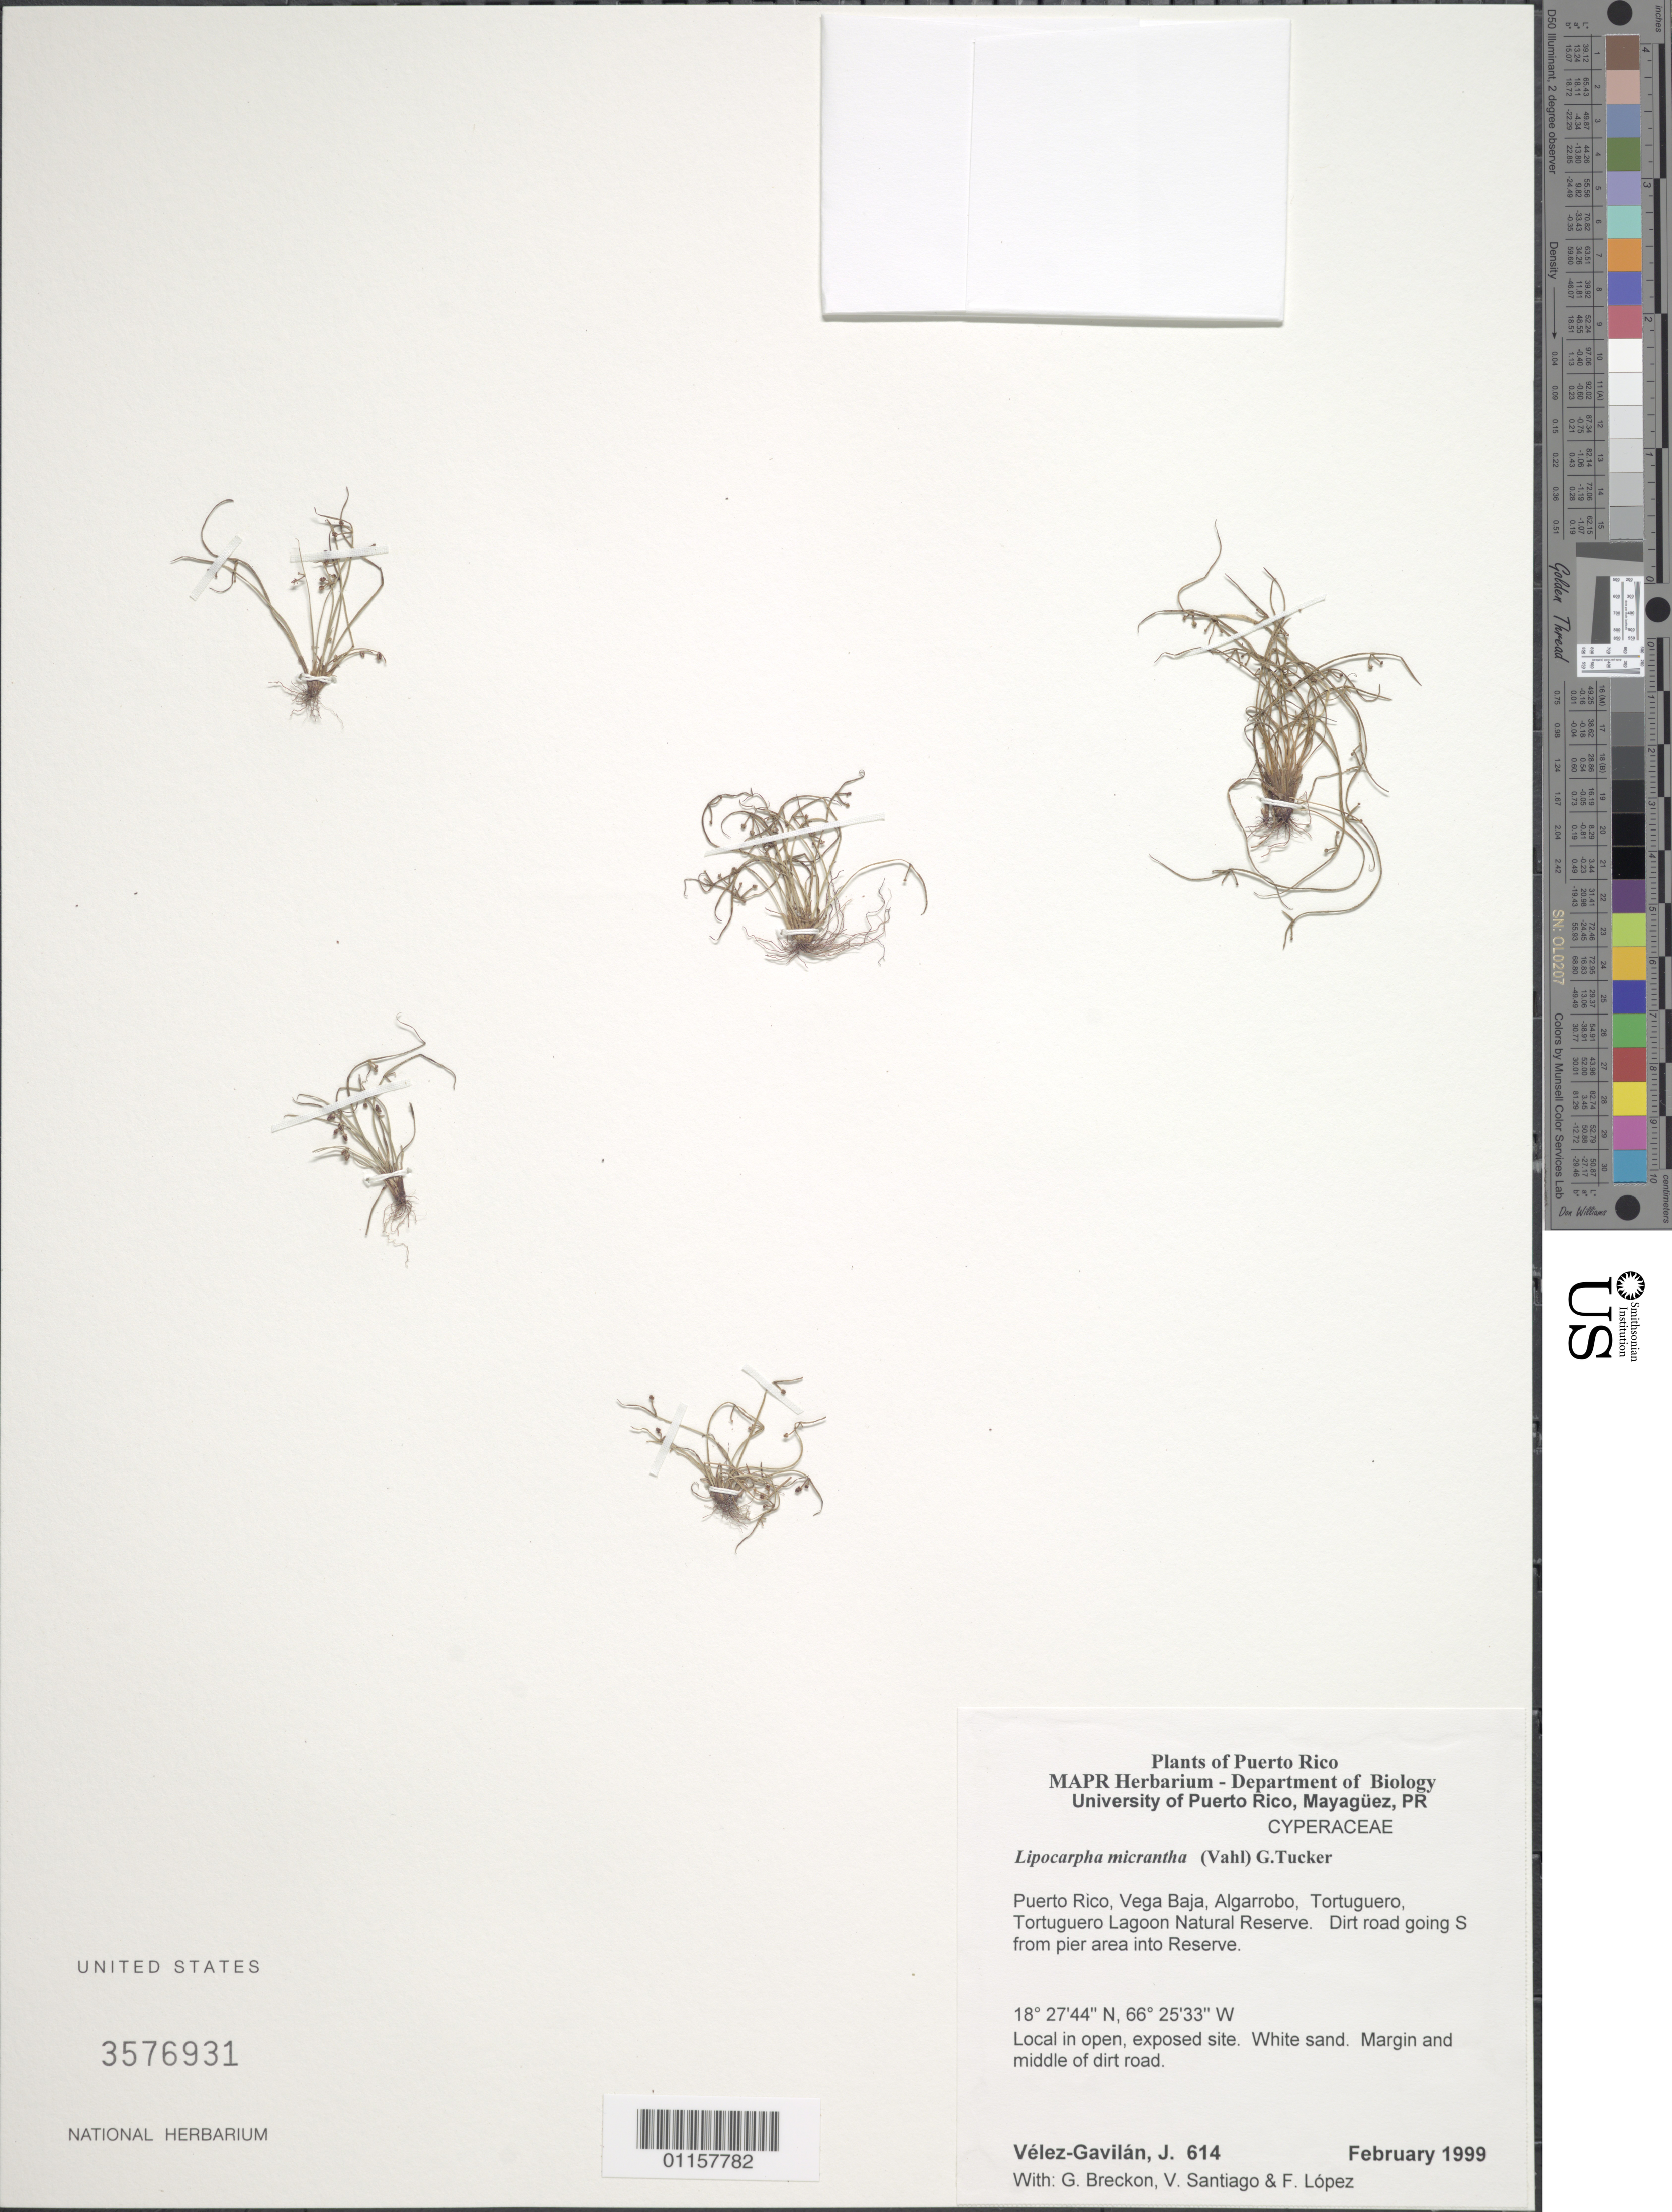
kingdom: Plantae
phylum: Tracheophyta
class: Liliopsida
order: Poales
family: Cyperaceae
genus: Cyperus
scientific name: Cyperus subsquarrosus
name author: (Muhl.) Bauters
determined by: Strong, M. T., (US), Smithsonian Institution - National Museum of Natural History (UNITED STATES)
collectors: J. Vélez-Gavilán, G. Breckon, V. Santiago & F. López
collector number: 614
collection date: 1999-02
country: Puerto Rico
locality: Vega Baja, Algarrobo, Tortuguero, Tortuguero Lagoon Natural Reserve, road going S from pier area into Reserve.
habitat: Local in open, exposed site. White sand. Margin and middle of dirt road.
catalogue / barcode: US 3576931